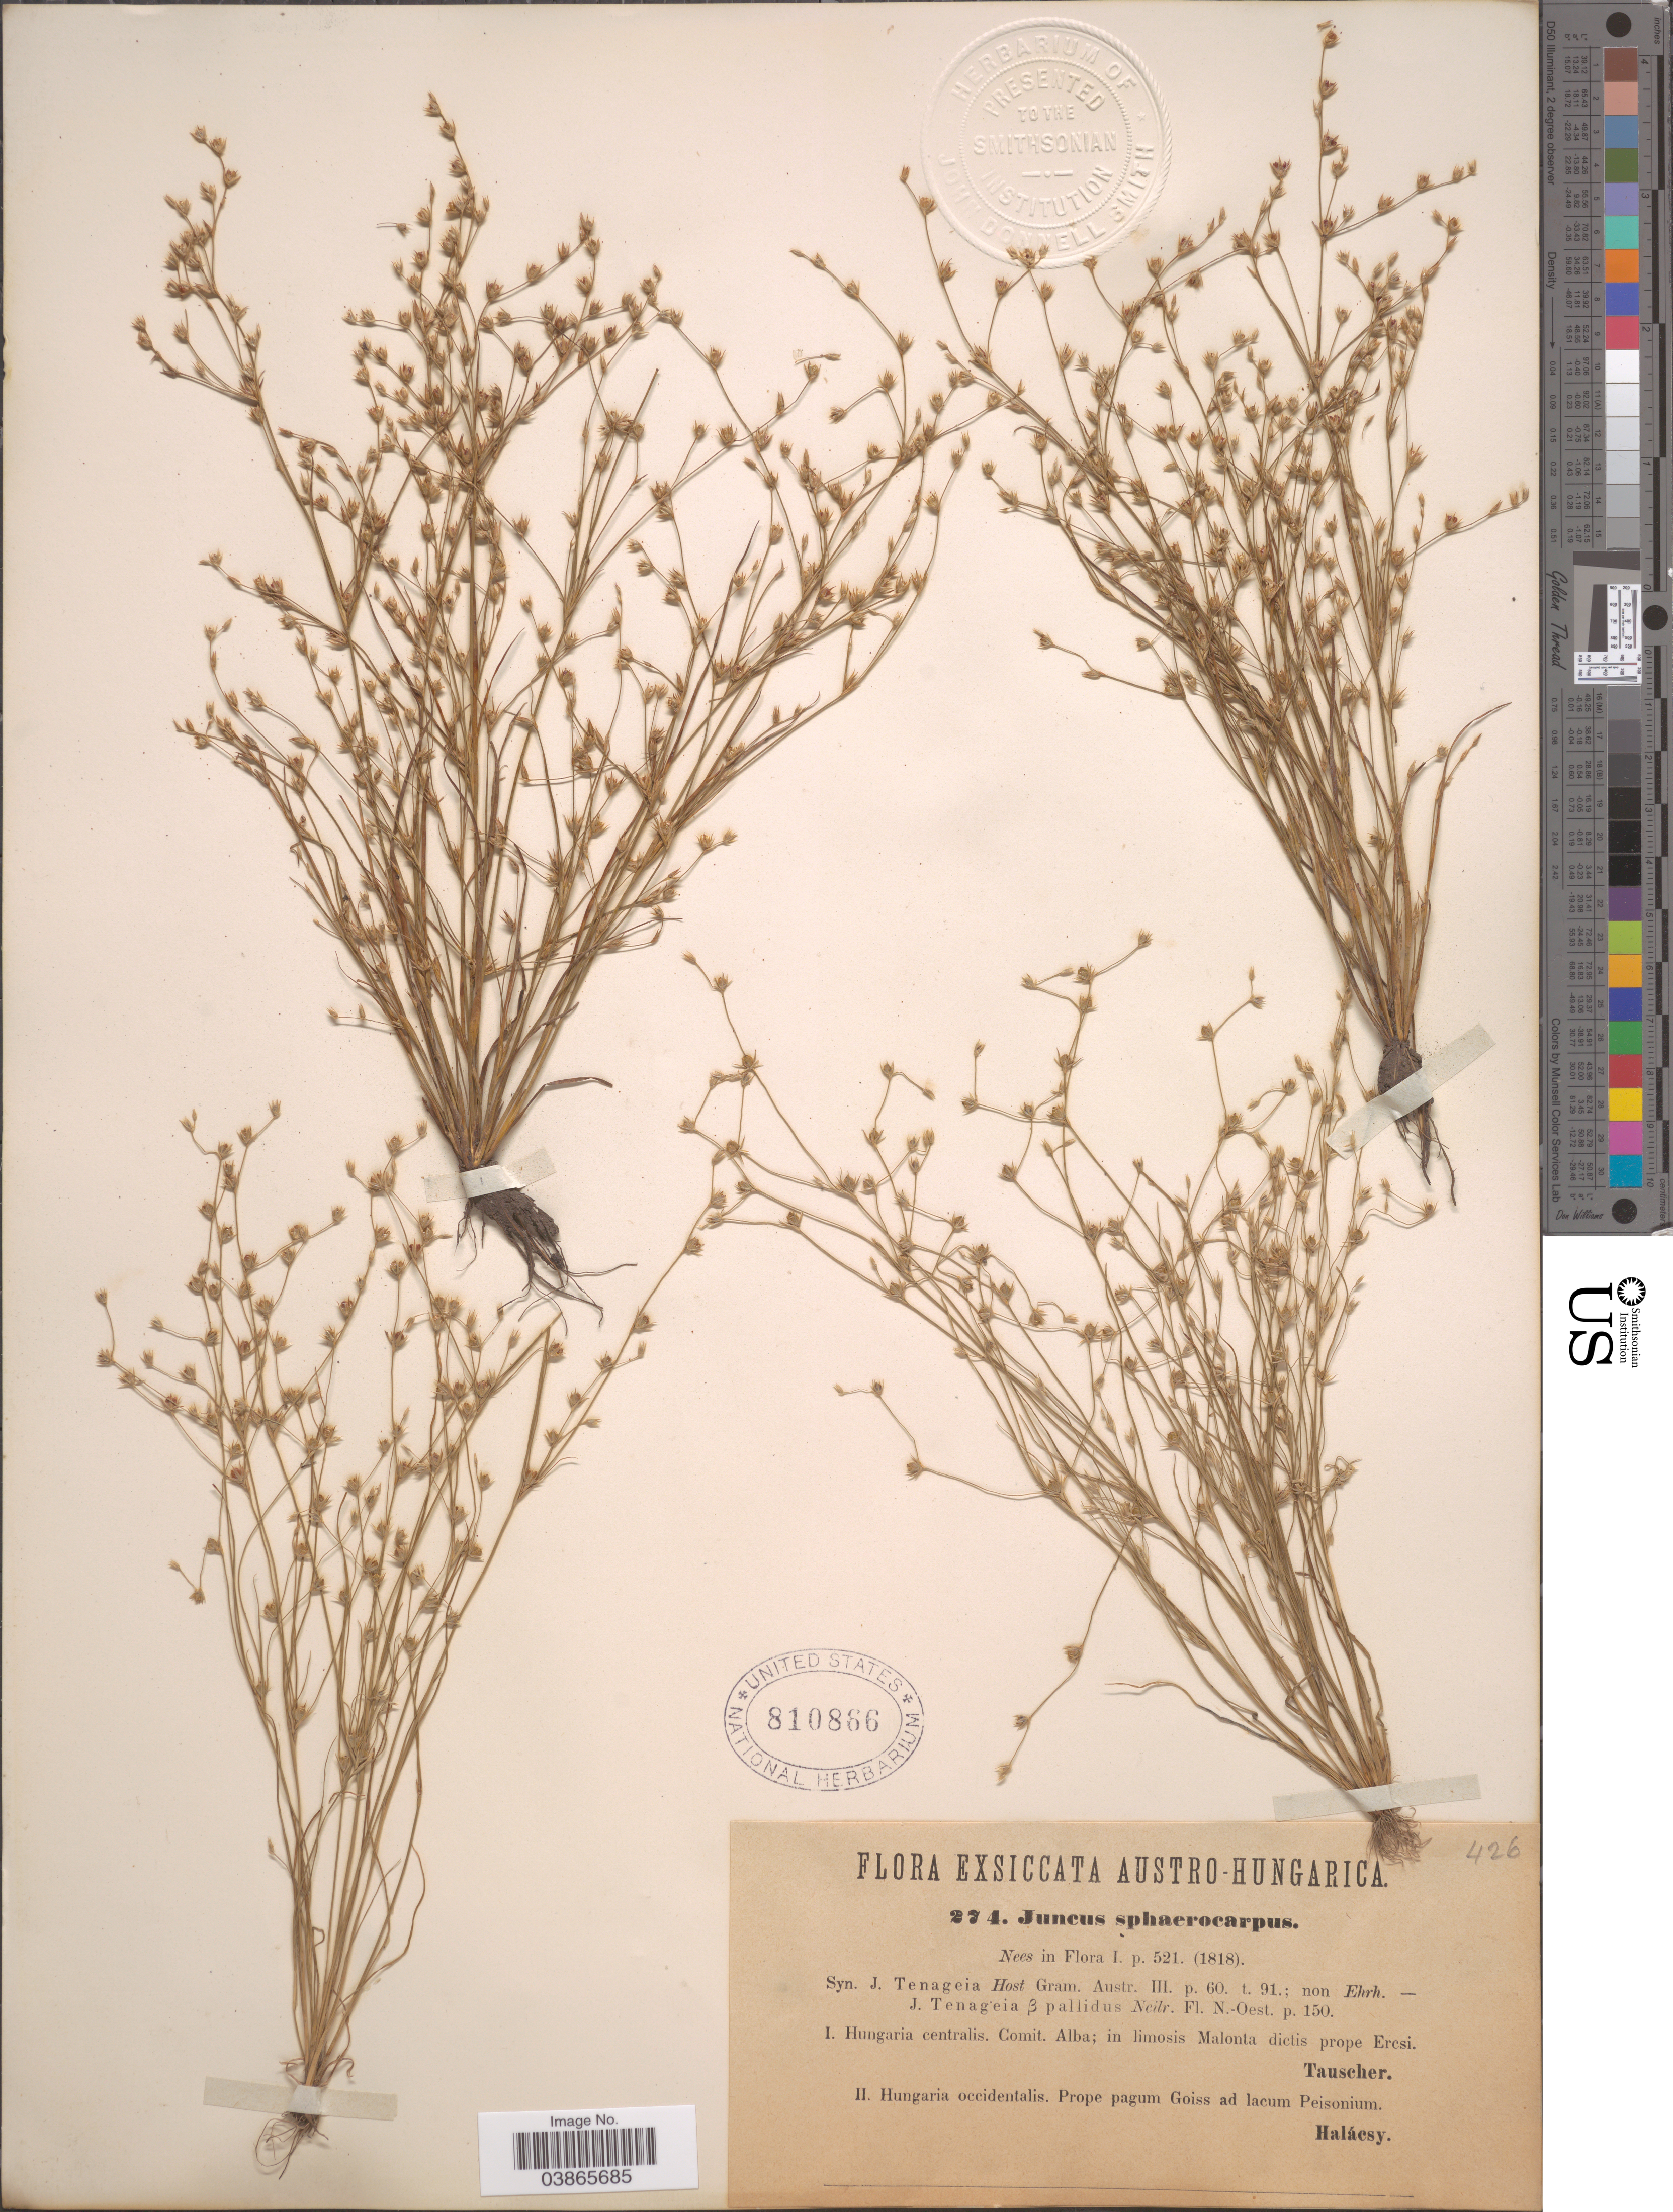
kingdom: Plantae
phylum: Tracheophyta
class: Liliopsida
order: Poales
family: Juncaceae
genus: Juncus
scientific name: Juncus sphaerocarpus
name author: Nees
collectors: -- Halacsy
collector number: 274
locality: Austro-Hungarica. Hungaria occidentalis. Prope pagum Goiss ad lacum Peisonium.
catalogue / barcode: US 810866-2